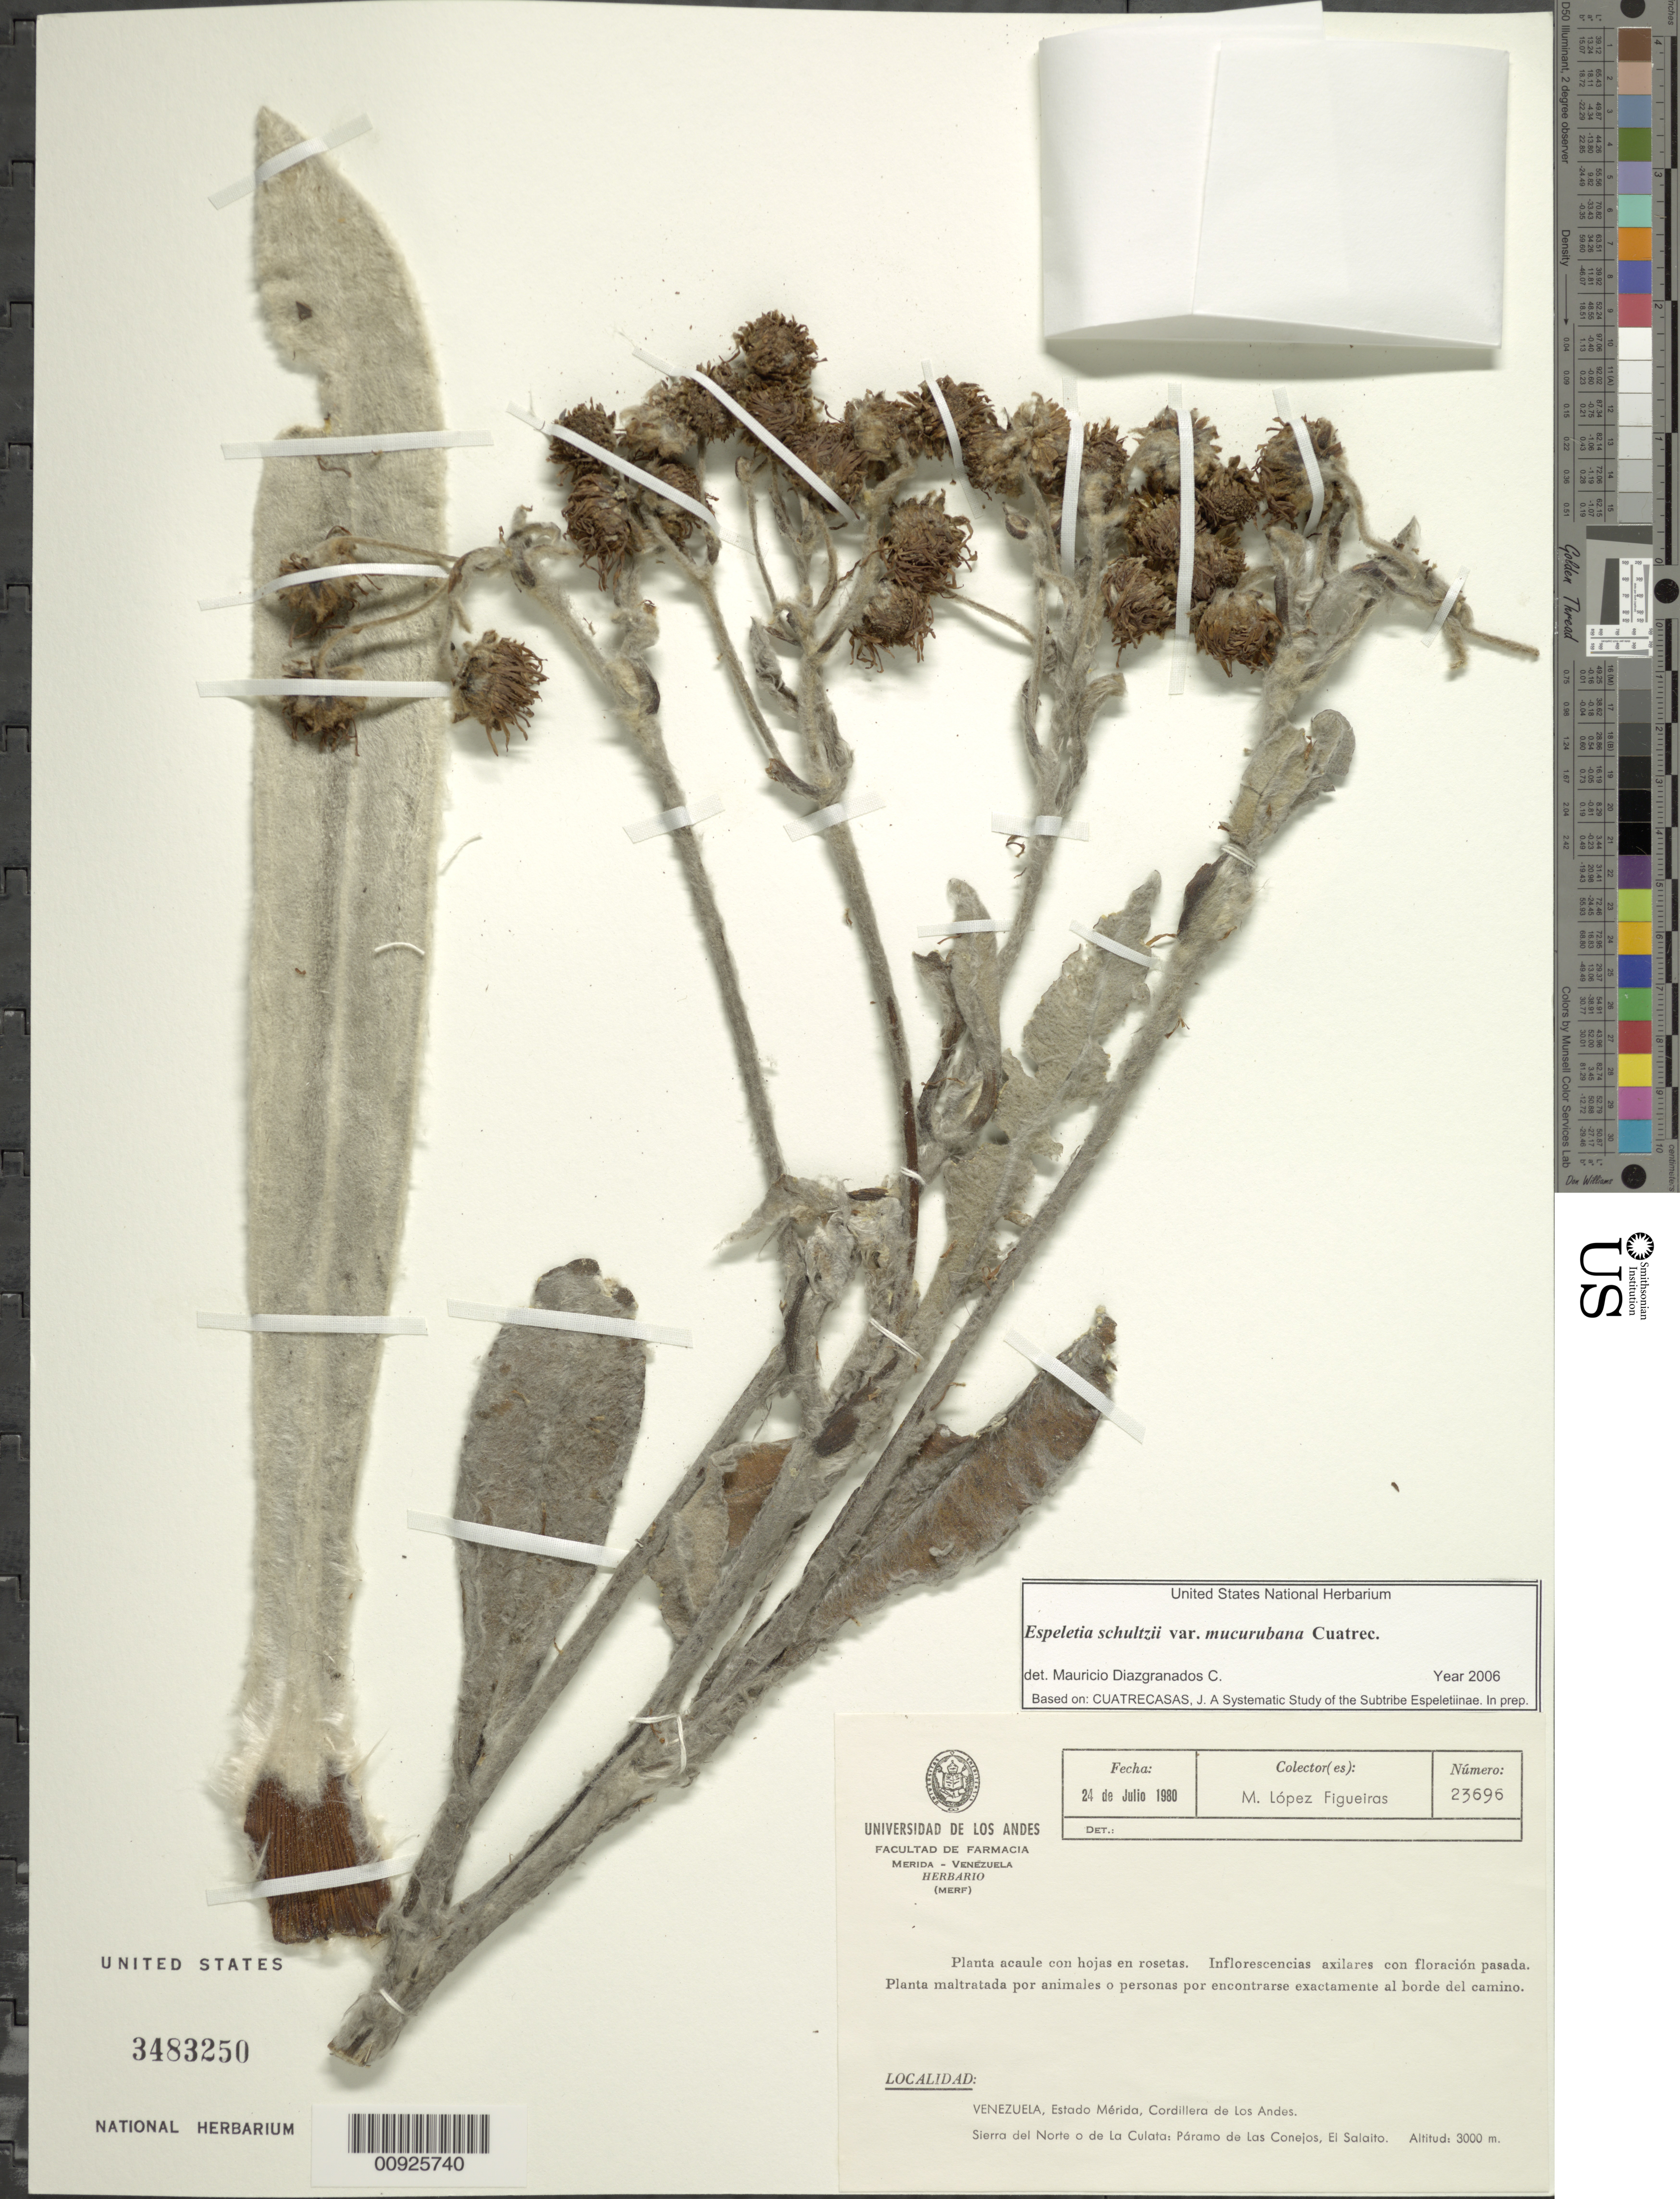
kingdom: Plantae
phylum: Tracheophyta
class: Magnoliopsida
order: Asterales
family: Asteraceae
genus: Espeletia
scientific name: Espeletia schultzii var. mucurubana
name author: Cuatrec.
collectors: M. López Figueiras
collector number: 23696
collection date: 1980-07-24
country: Venezuela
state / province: Mérida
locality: Páramo de los Conejos. Sierra del Norte o de la Culata; Páramo de los Conejos, El Salaito.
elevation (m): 3000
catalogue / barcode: US 3483250